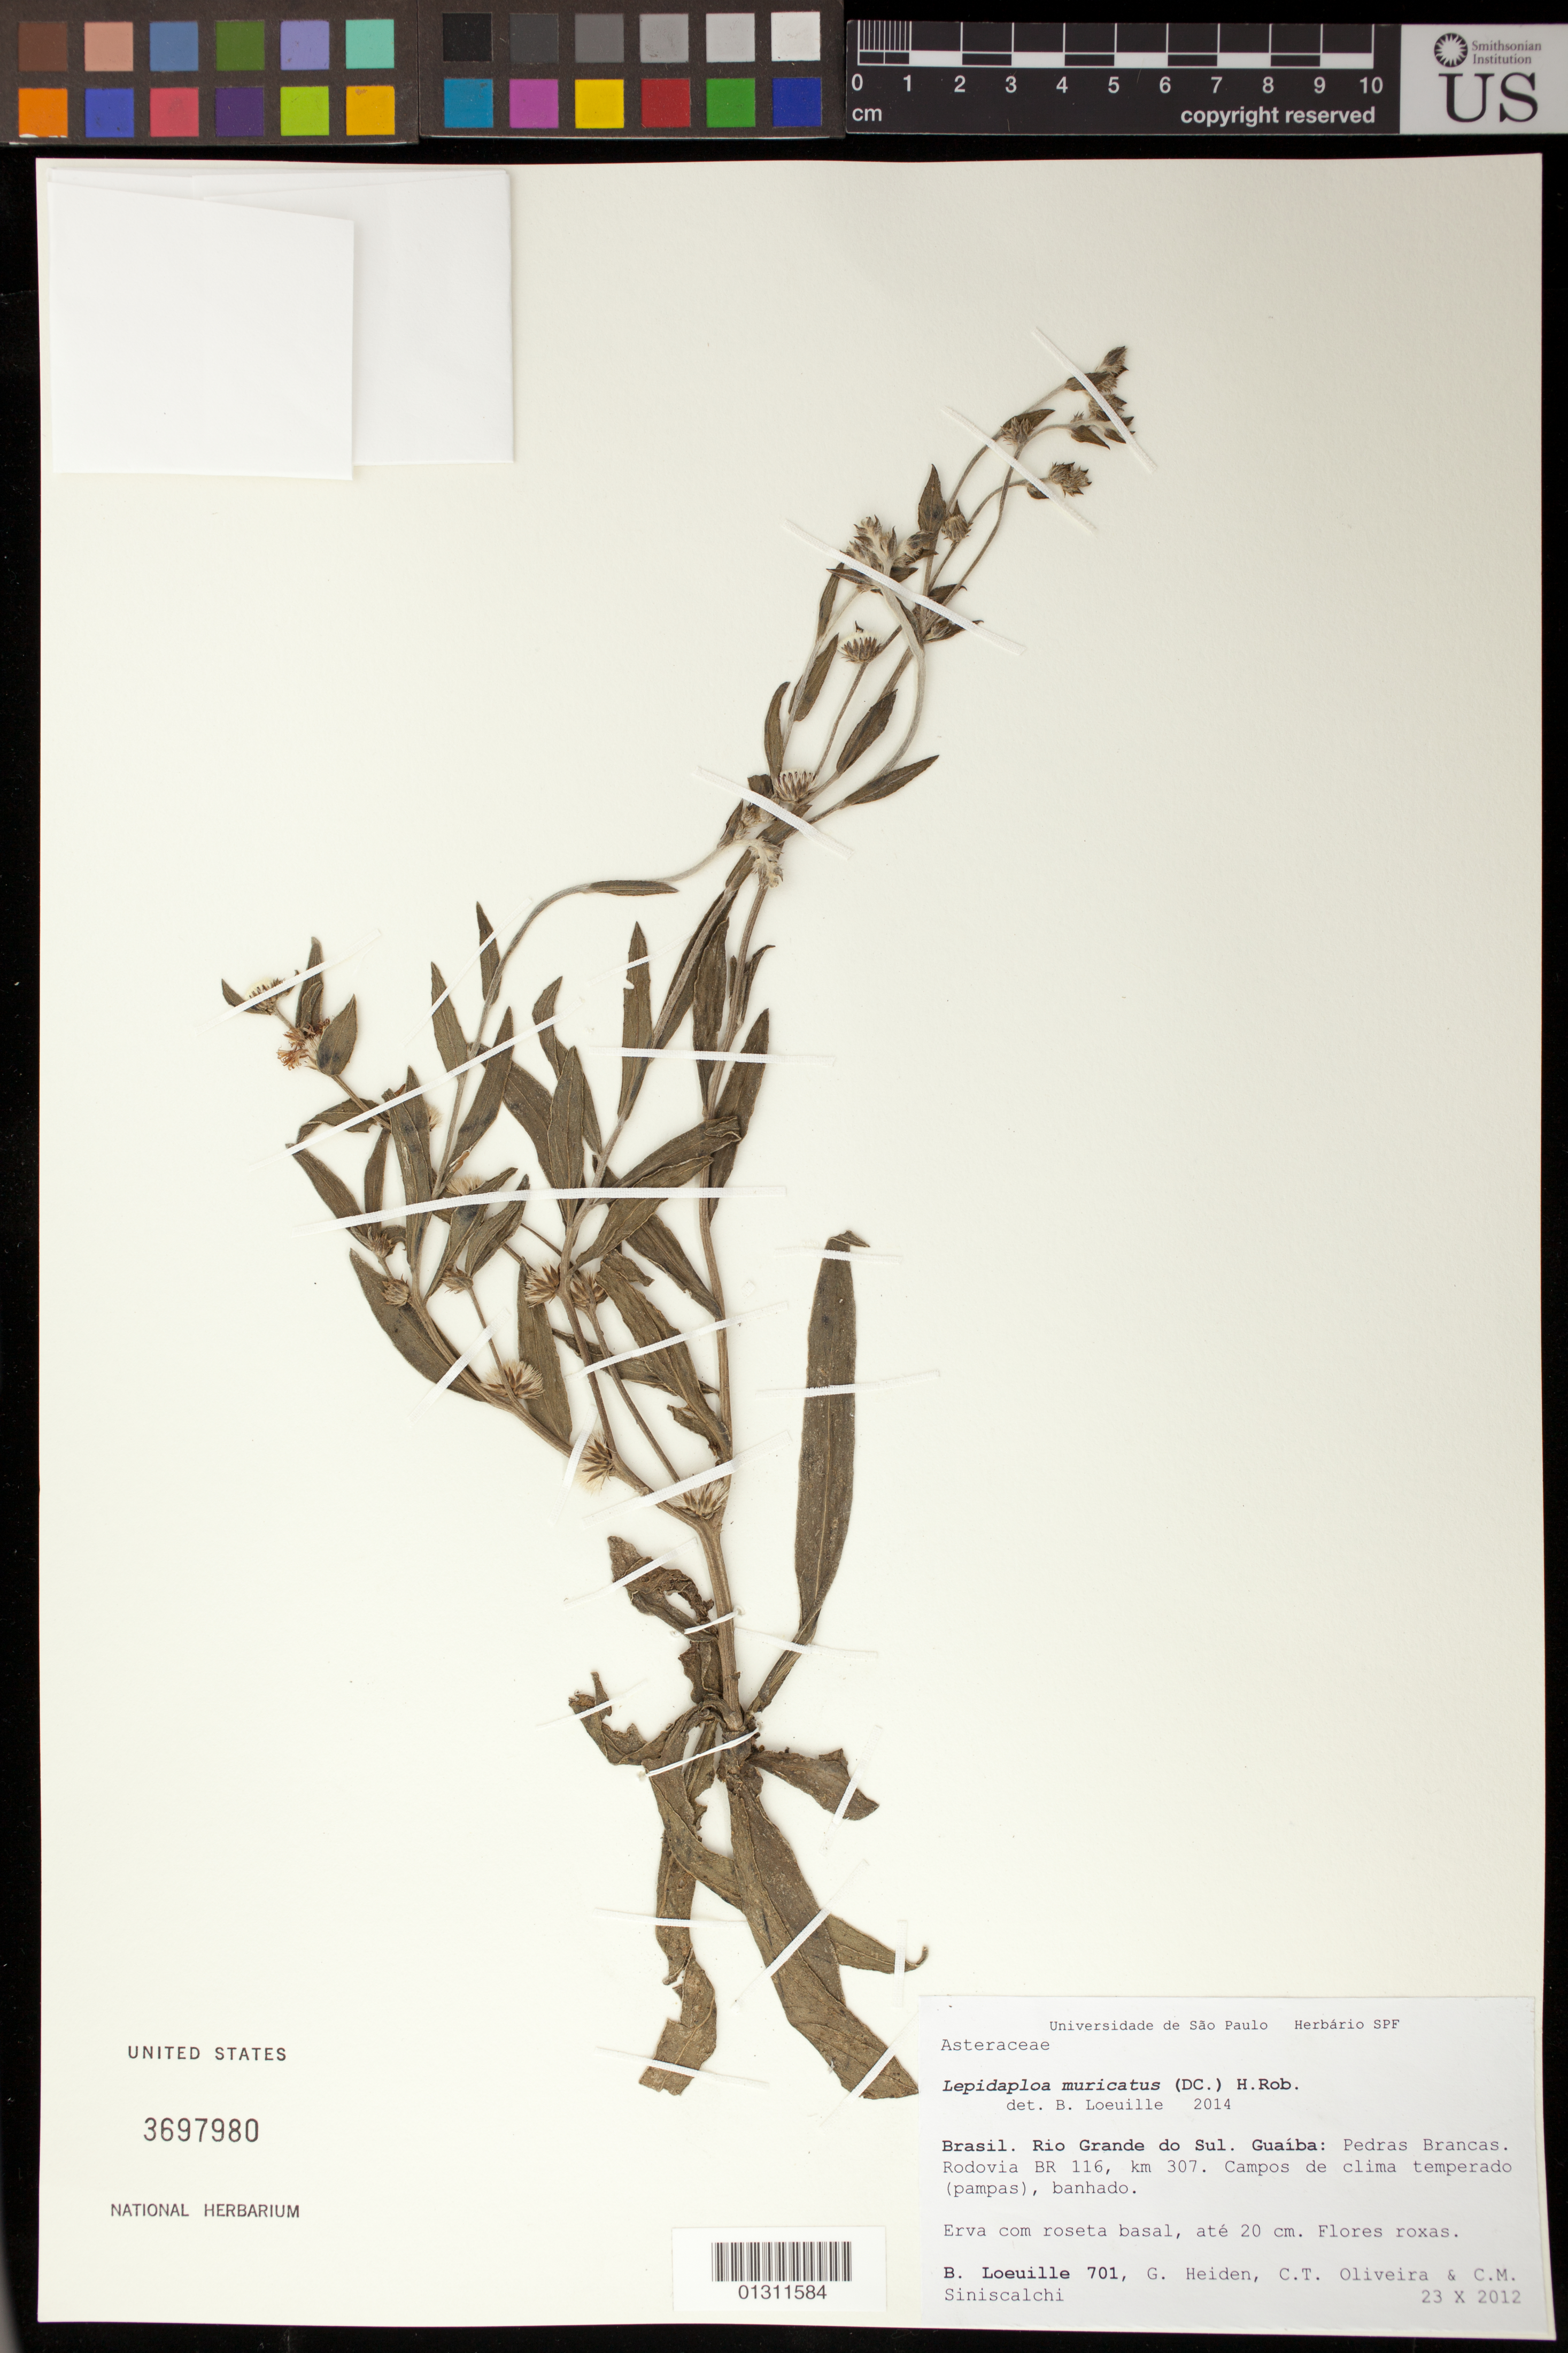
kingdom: Plantae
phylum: Tracheophyta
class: Magnoliopsida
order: Asterales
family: Asteraceae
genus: Lepidaploa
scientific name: Lepidaploa muricata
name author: (DC.) H. Rob.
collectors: B. Loeuille, G. Heiden & C. T. Oliveira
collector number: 701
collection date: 2012-10-23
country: Brazil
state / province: Rio Grande do Sul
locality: Guaiba: Pedras Brancas, Rodovia BR 116, km 307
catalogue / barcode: US 3697980